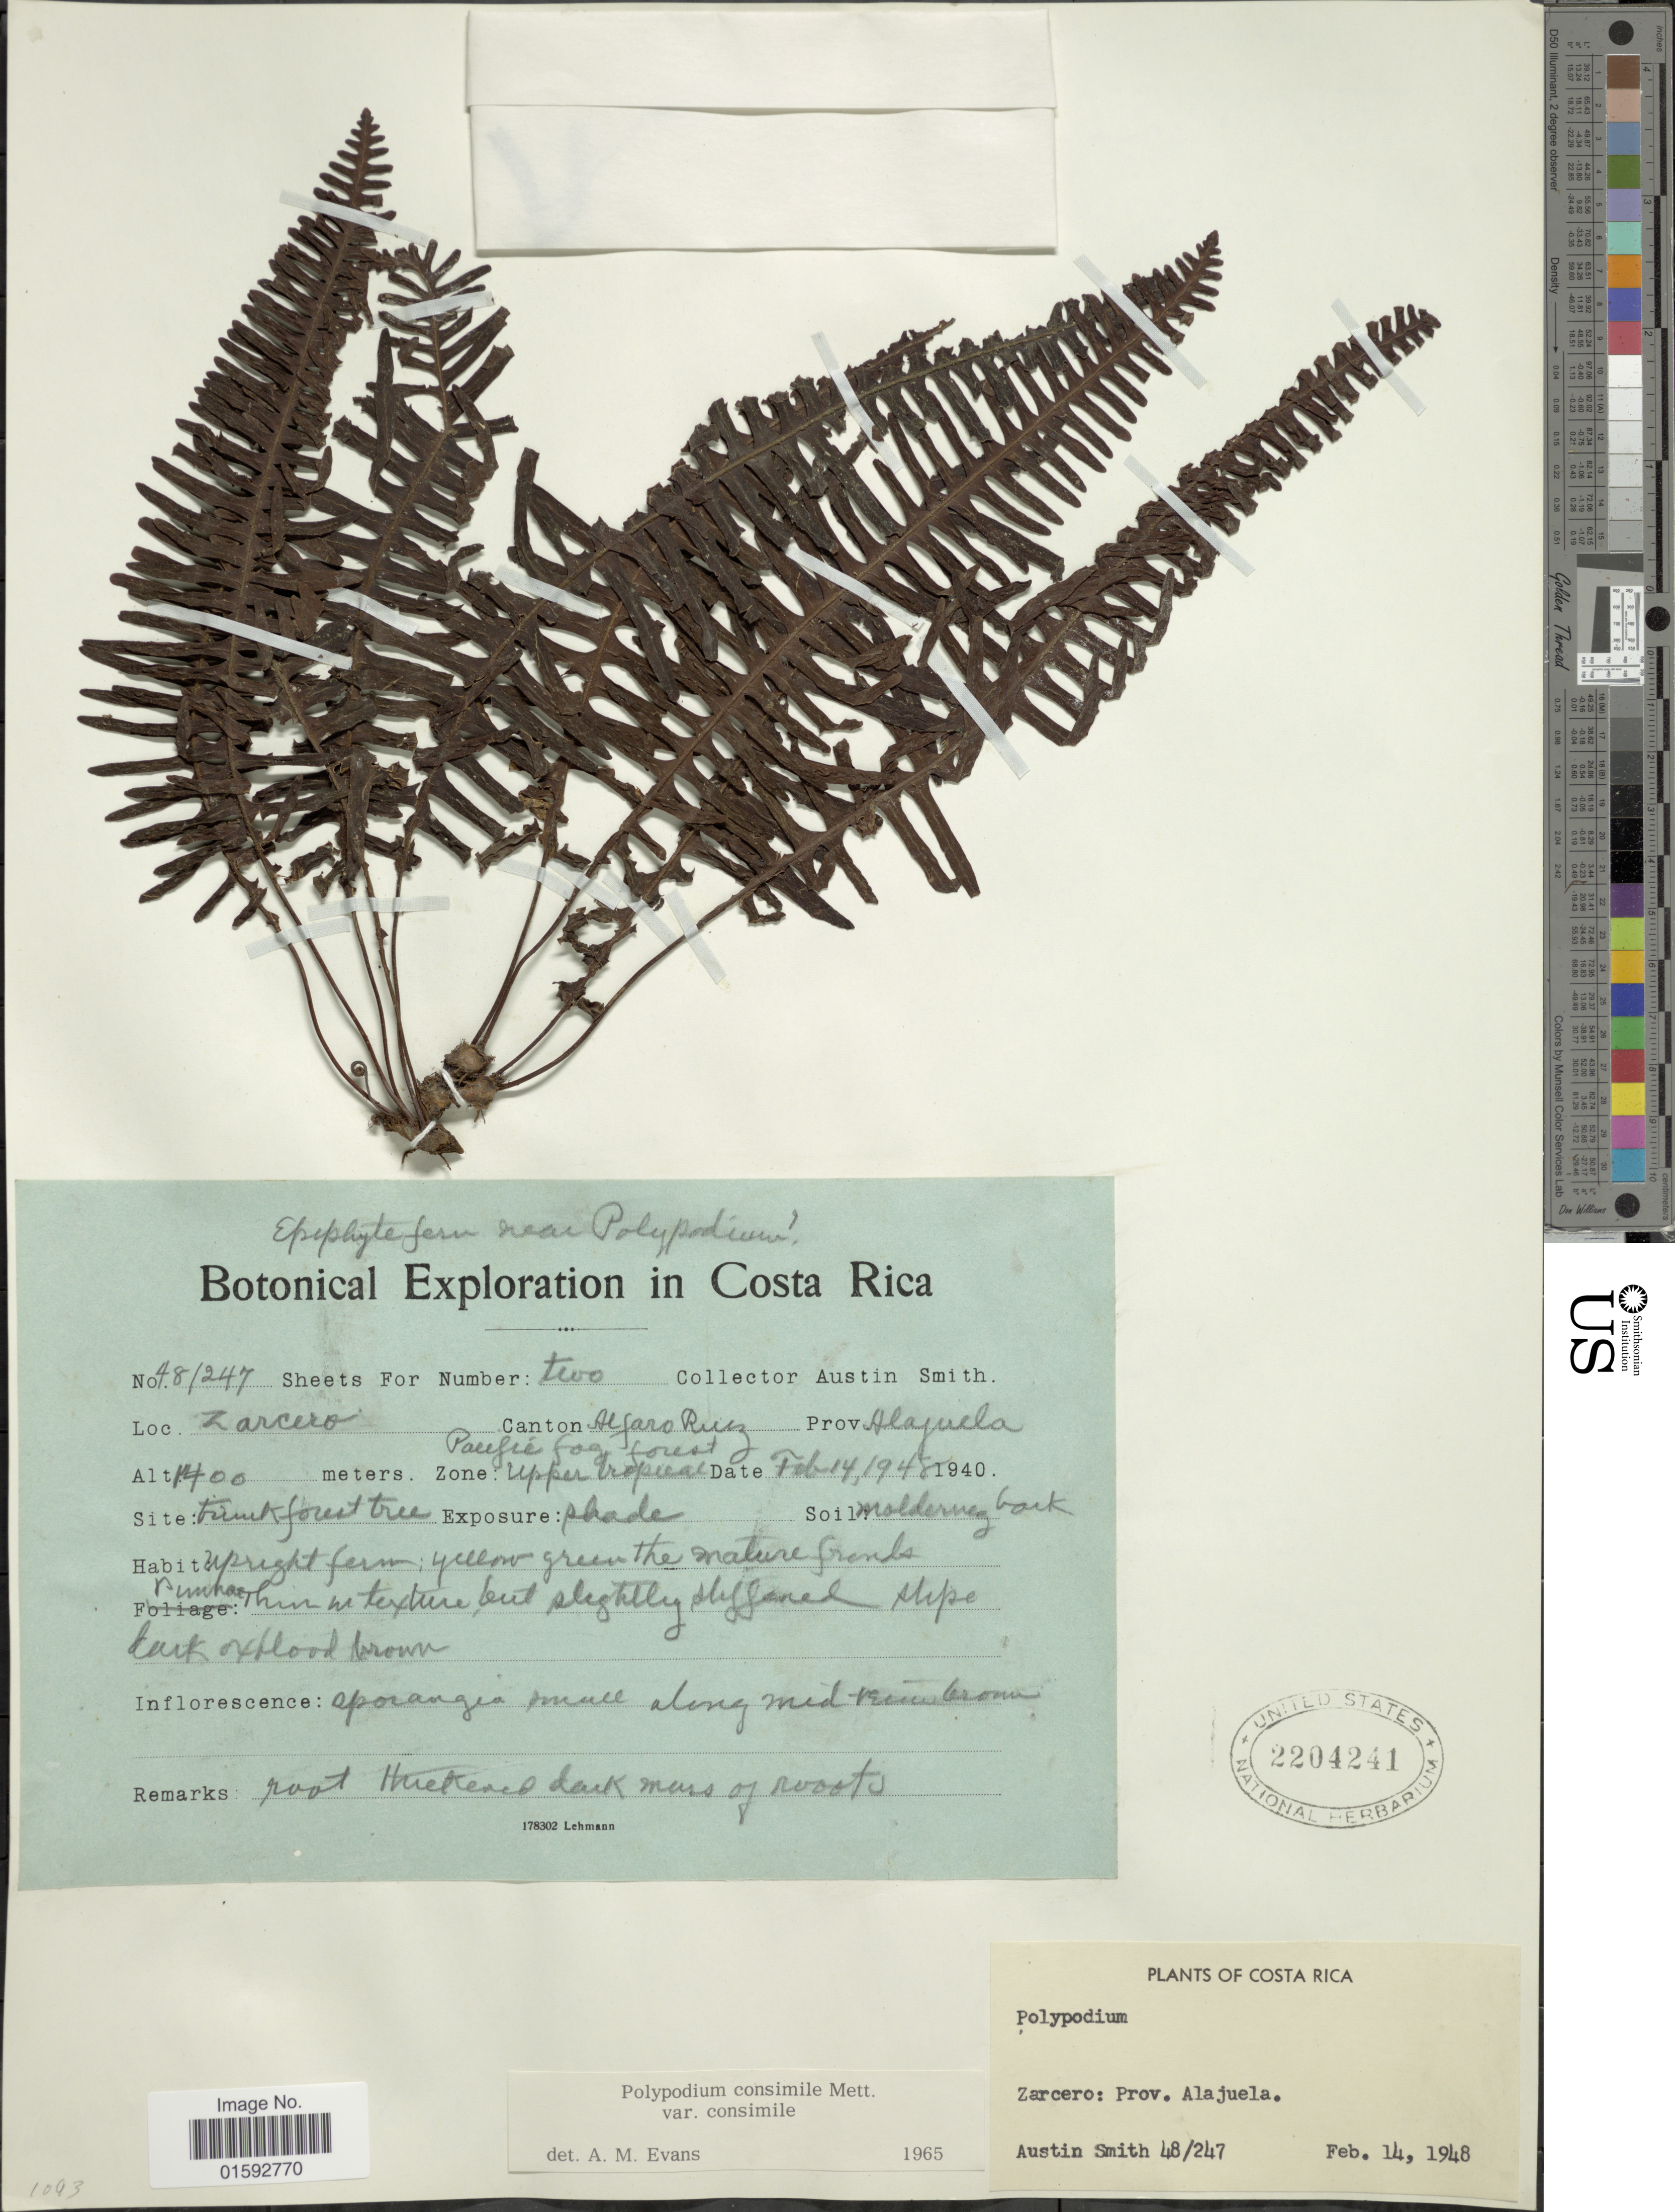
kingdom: Plantae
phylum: Tracheophyta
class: Polypodiopsida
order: Polypodiales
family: Polypodiaceae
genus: Pecluma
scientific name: Pecluma consimilis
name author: (Mett.) M.G. Price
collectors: Aust P. Smith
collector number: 48/247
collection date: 1948-02-14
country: Costa Rica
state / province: Alajuela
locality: Zarcero, Canton Alfaro Ruiz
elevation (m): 1400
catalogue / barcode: US 2204241